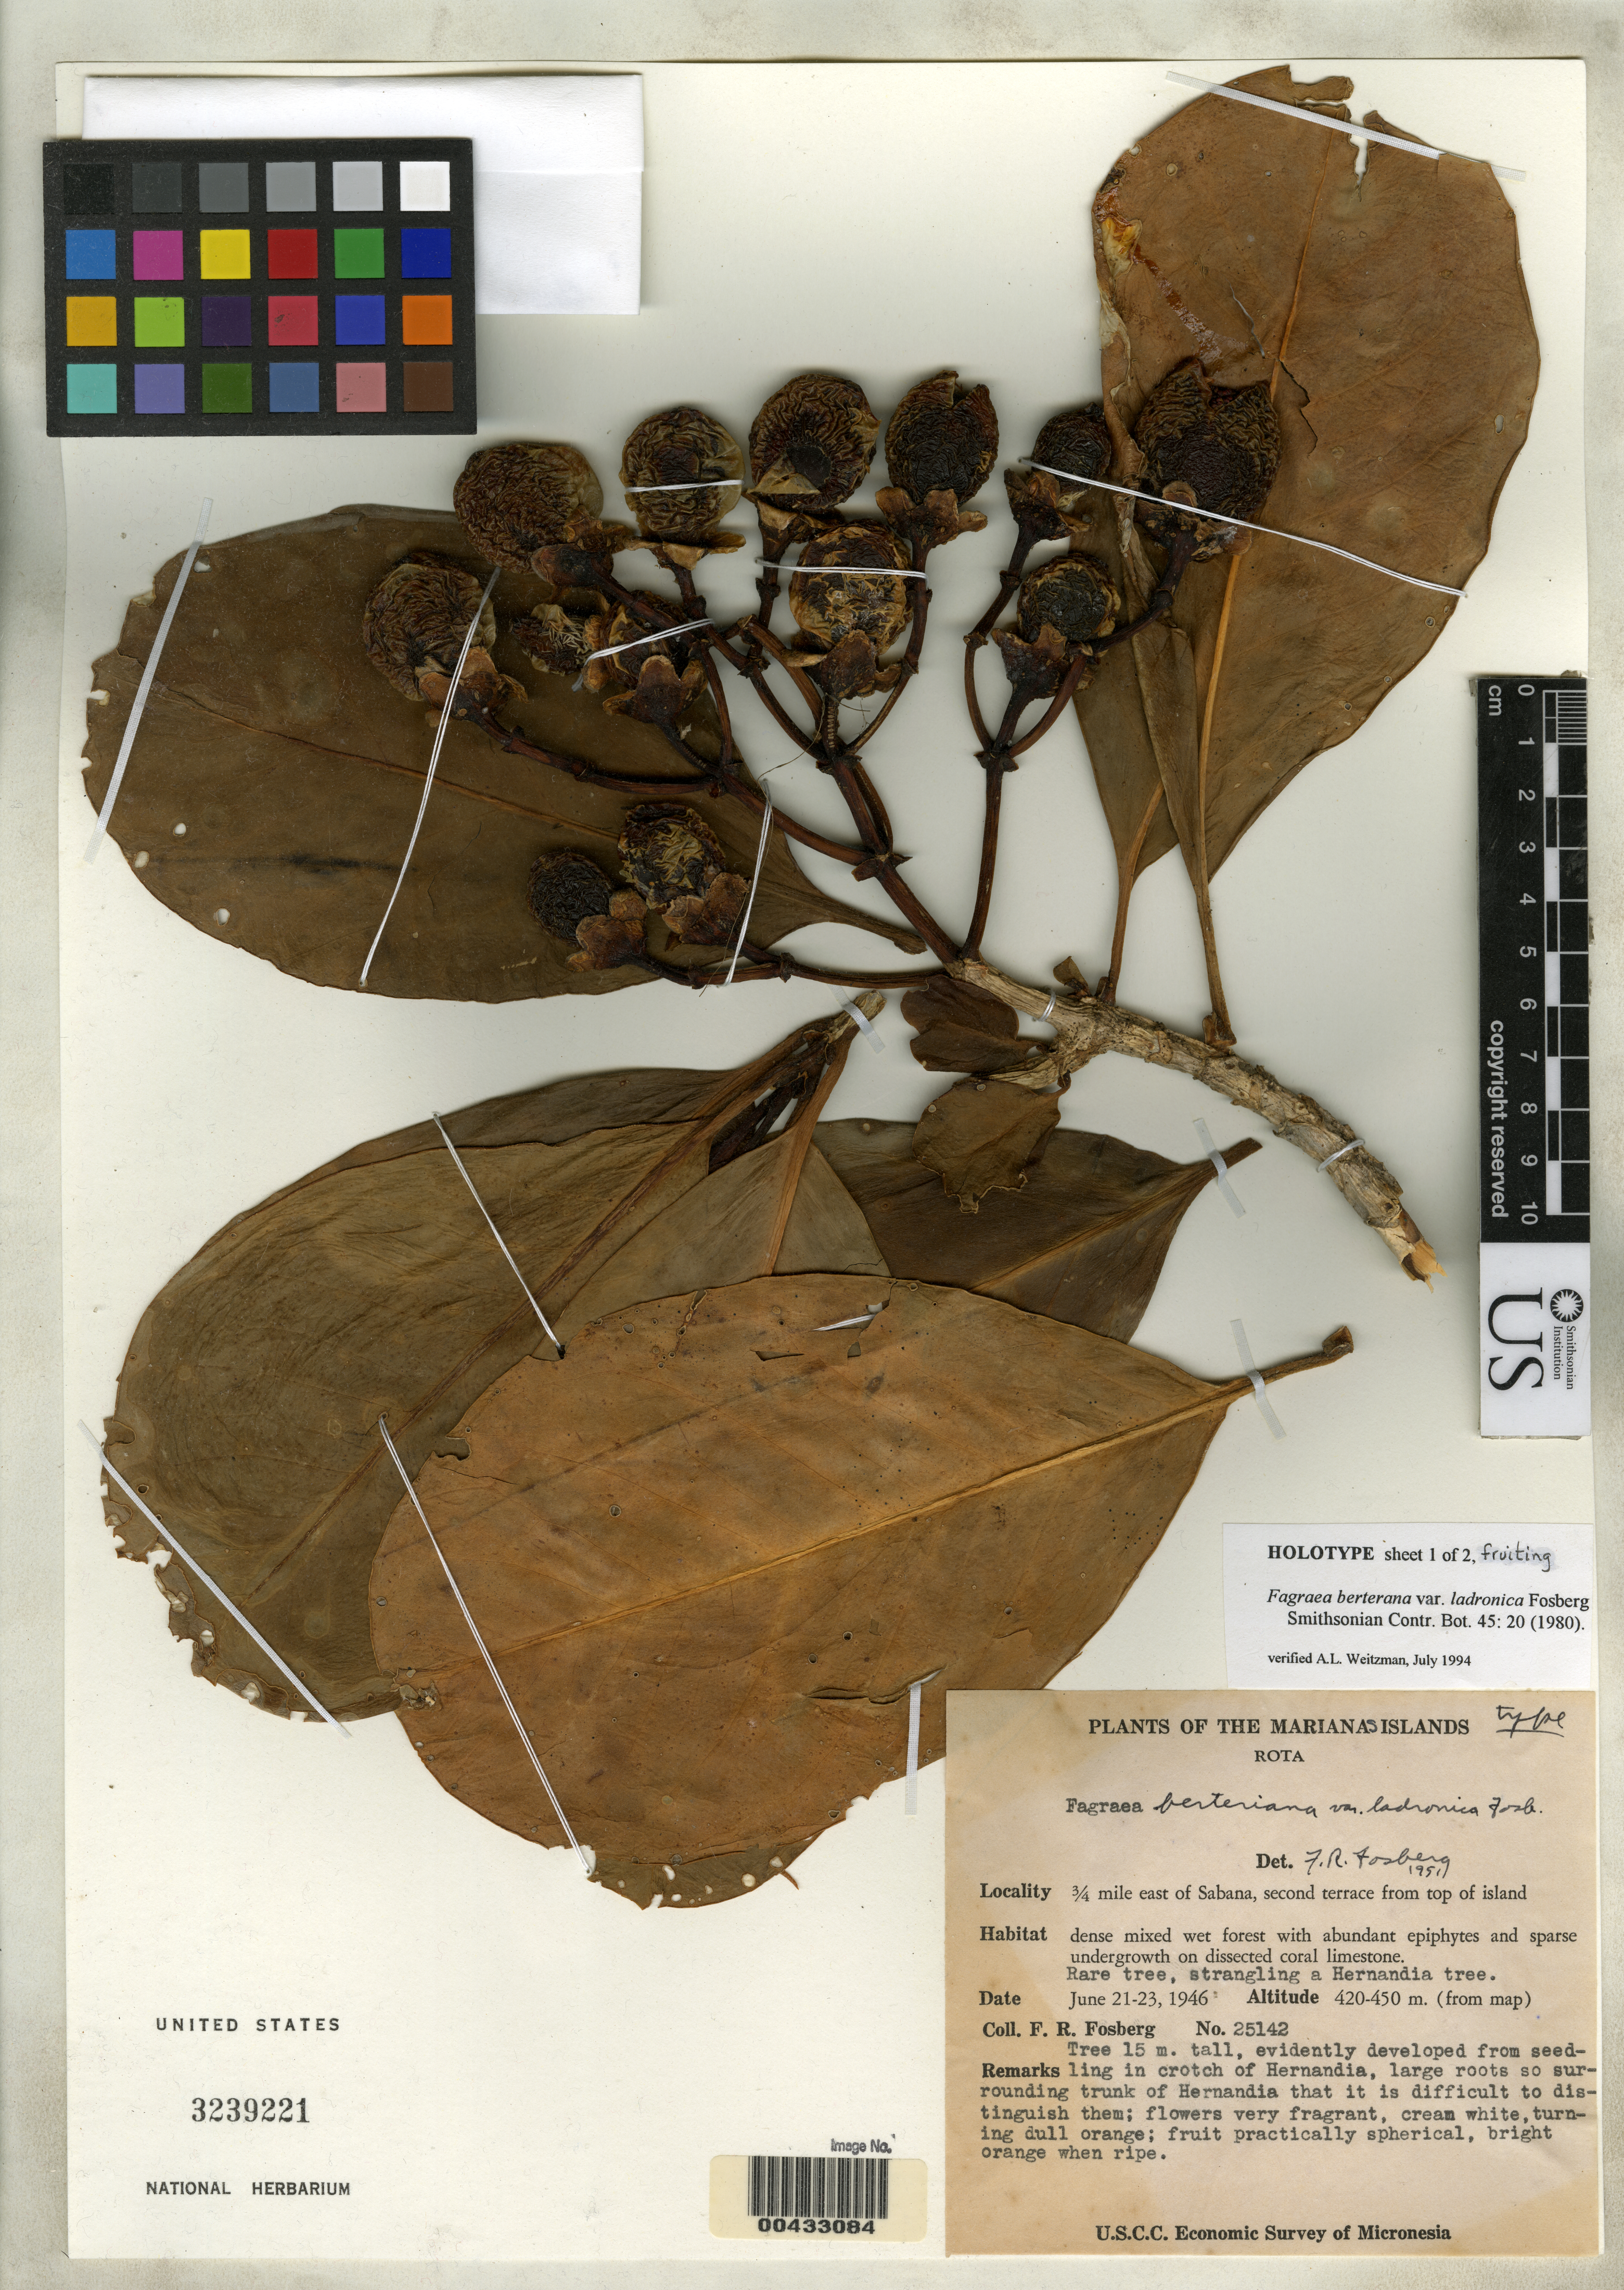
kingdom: Plantae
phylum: Tracheophyta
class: Magnoliopsida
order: Gentianales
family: Gentianaceae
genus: Fagraea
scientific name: Fagraea berteroana var. ladronica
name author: Fosberg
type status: Holotype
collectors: F. R. Fosberg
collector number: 25142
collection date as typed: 21 Jun 1946 to 23 Jun 1946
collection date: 1946-06-21/1946-06-23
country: Northern Mariana Islands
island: Rota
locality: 3/4 mi E of Sabana, second terrace from top of island.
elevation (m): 420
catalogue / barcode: US 3239221